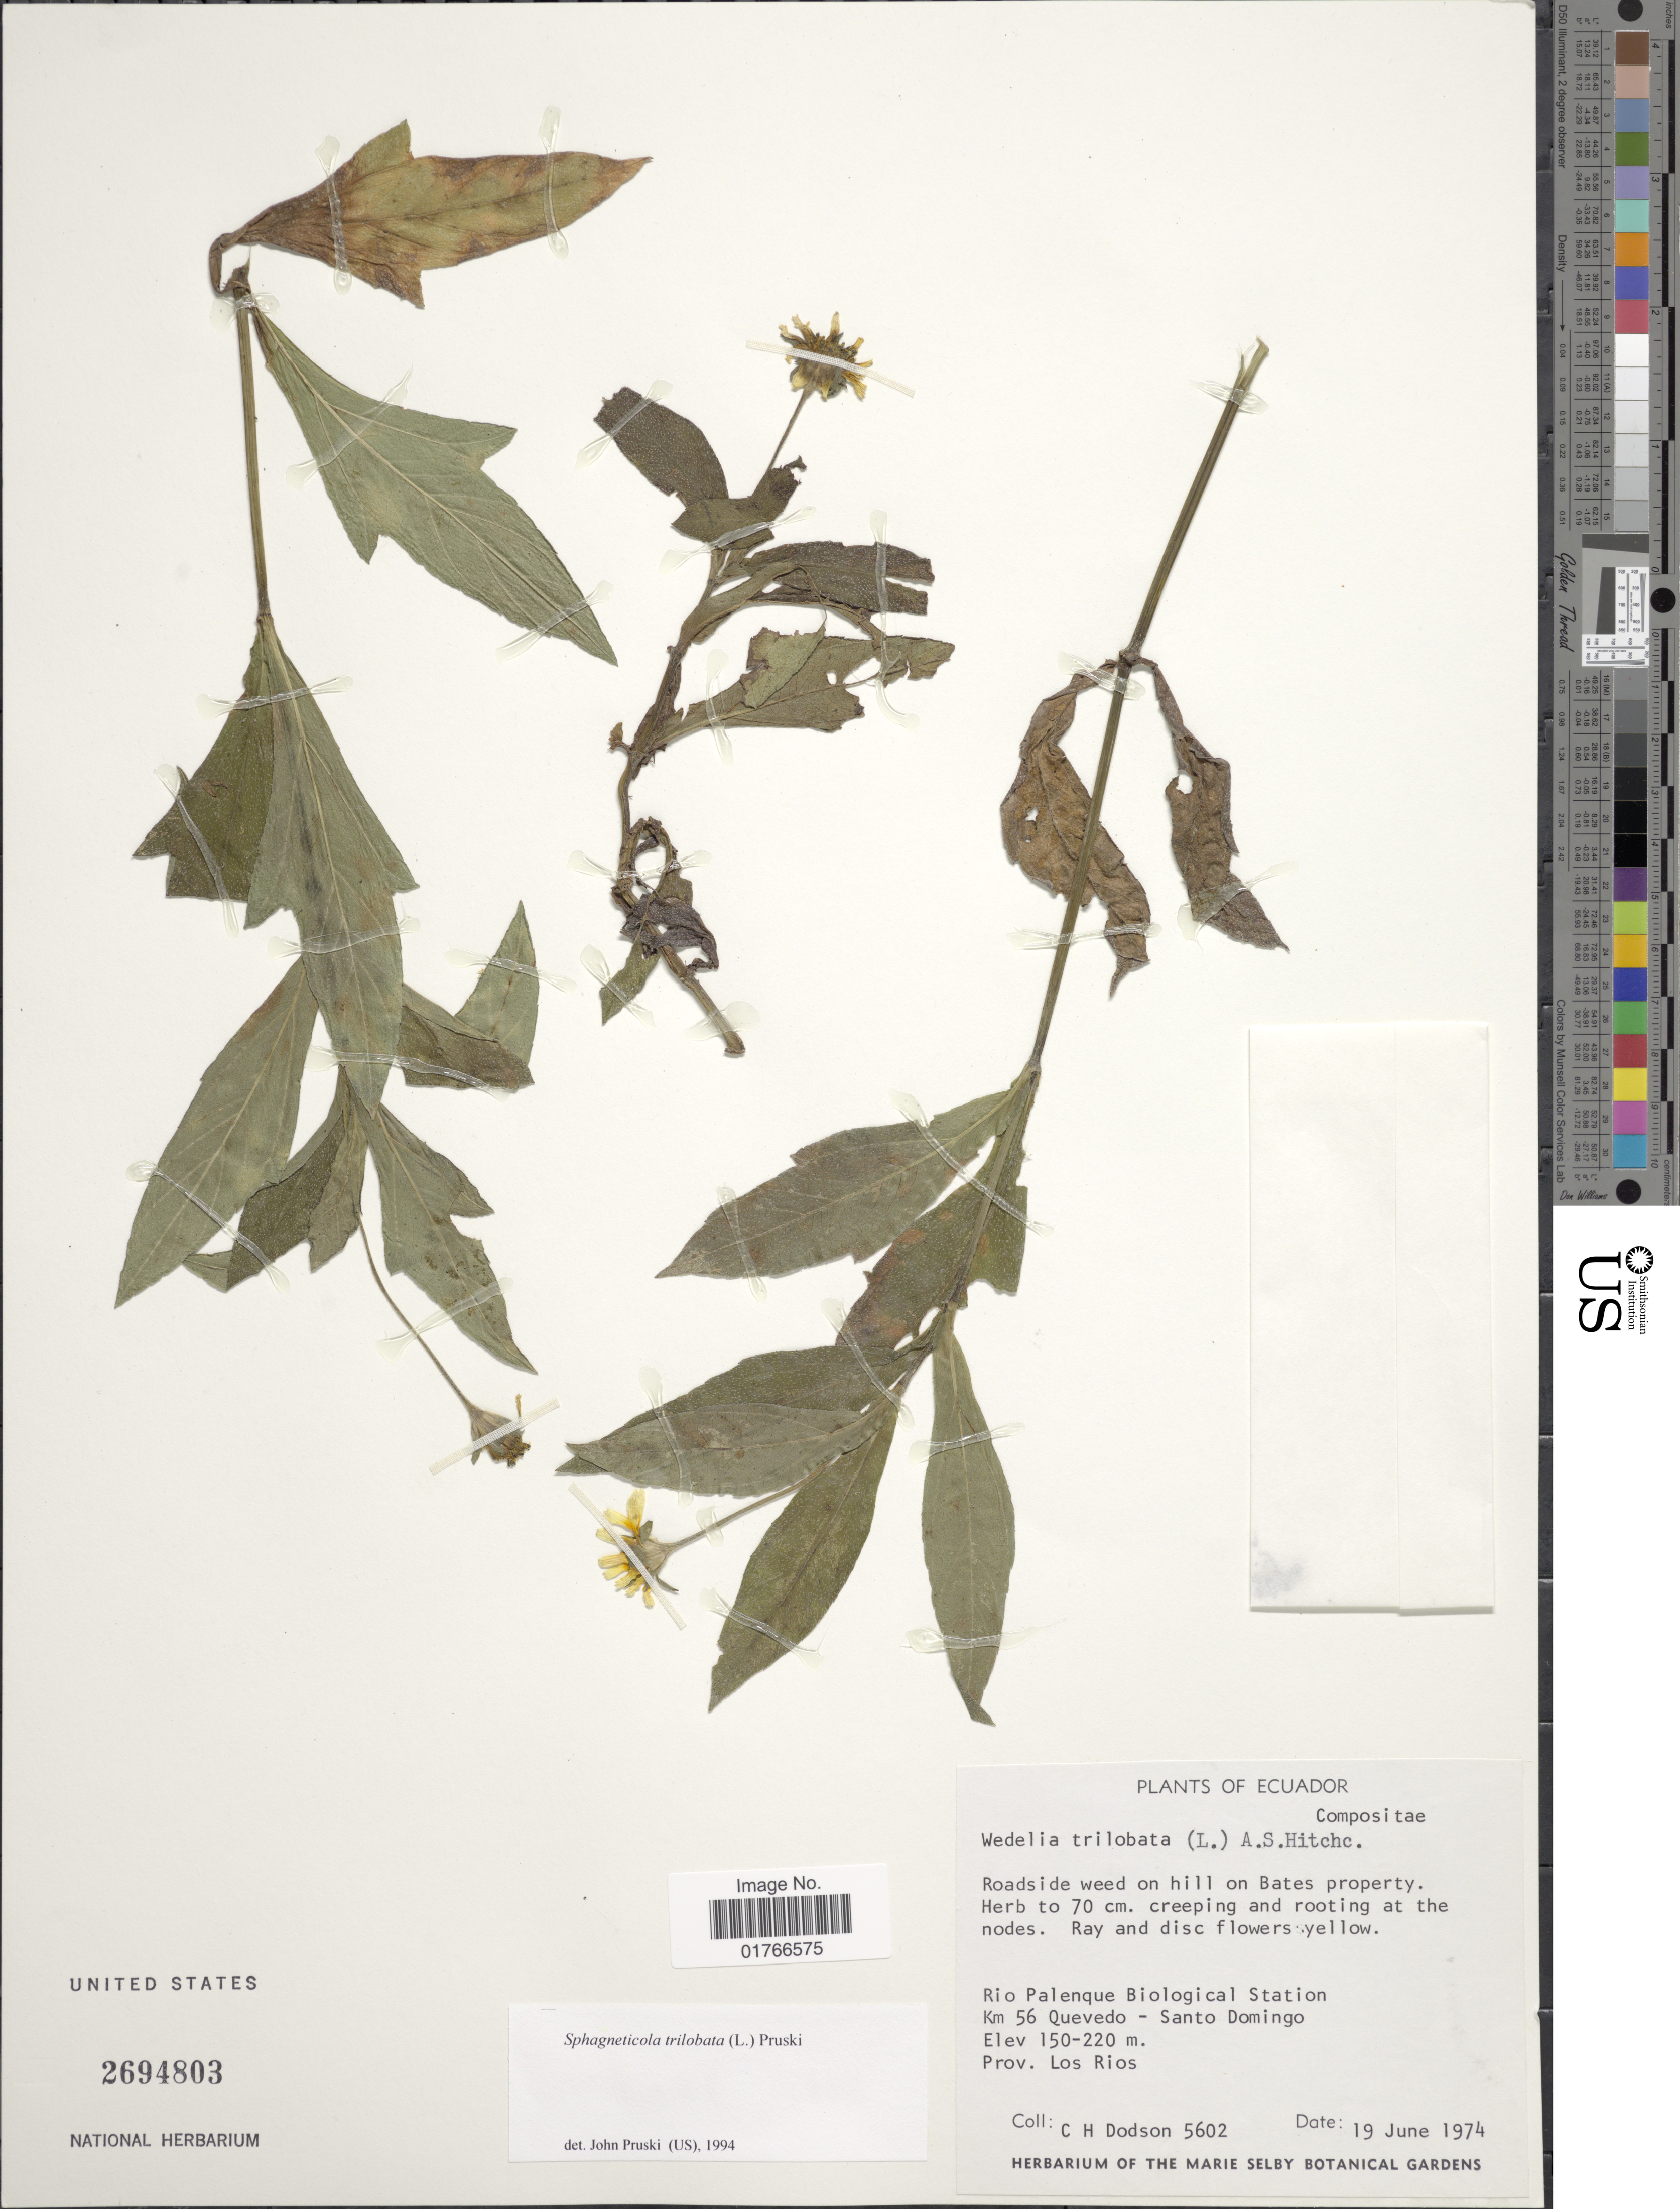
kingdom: Plantae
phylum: Tracheophyta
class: Magnoliopsida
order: Asterales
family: Asteraceae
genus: Sphagneticola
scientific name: Sphagneticola trilobata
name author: (L.) Pruski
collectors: C. H. Dodson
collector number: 5602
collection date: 1974-06-19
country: Ecuador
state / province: Los Ríos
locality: Bates property, Rio Palenque Biological Station, km 56 Quevedo-Santo Domingo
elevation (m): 150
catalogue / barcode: US 2694803